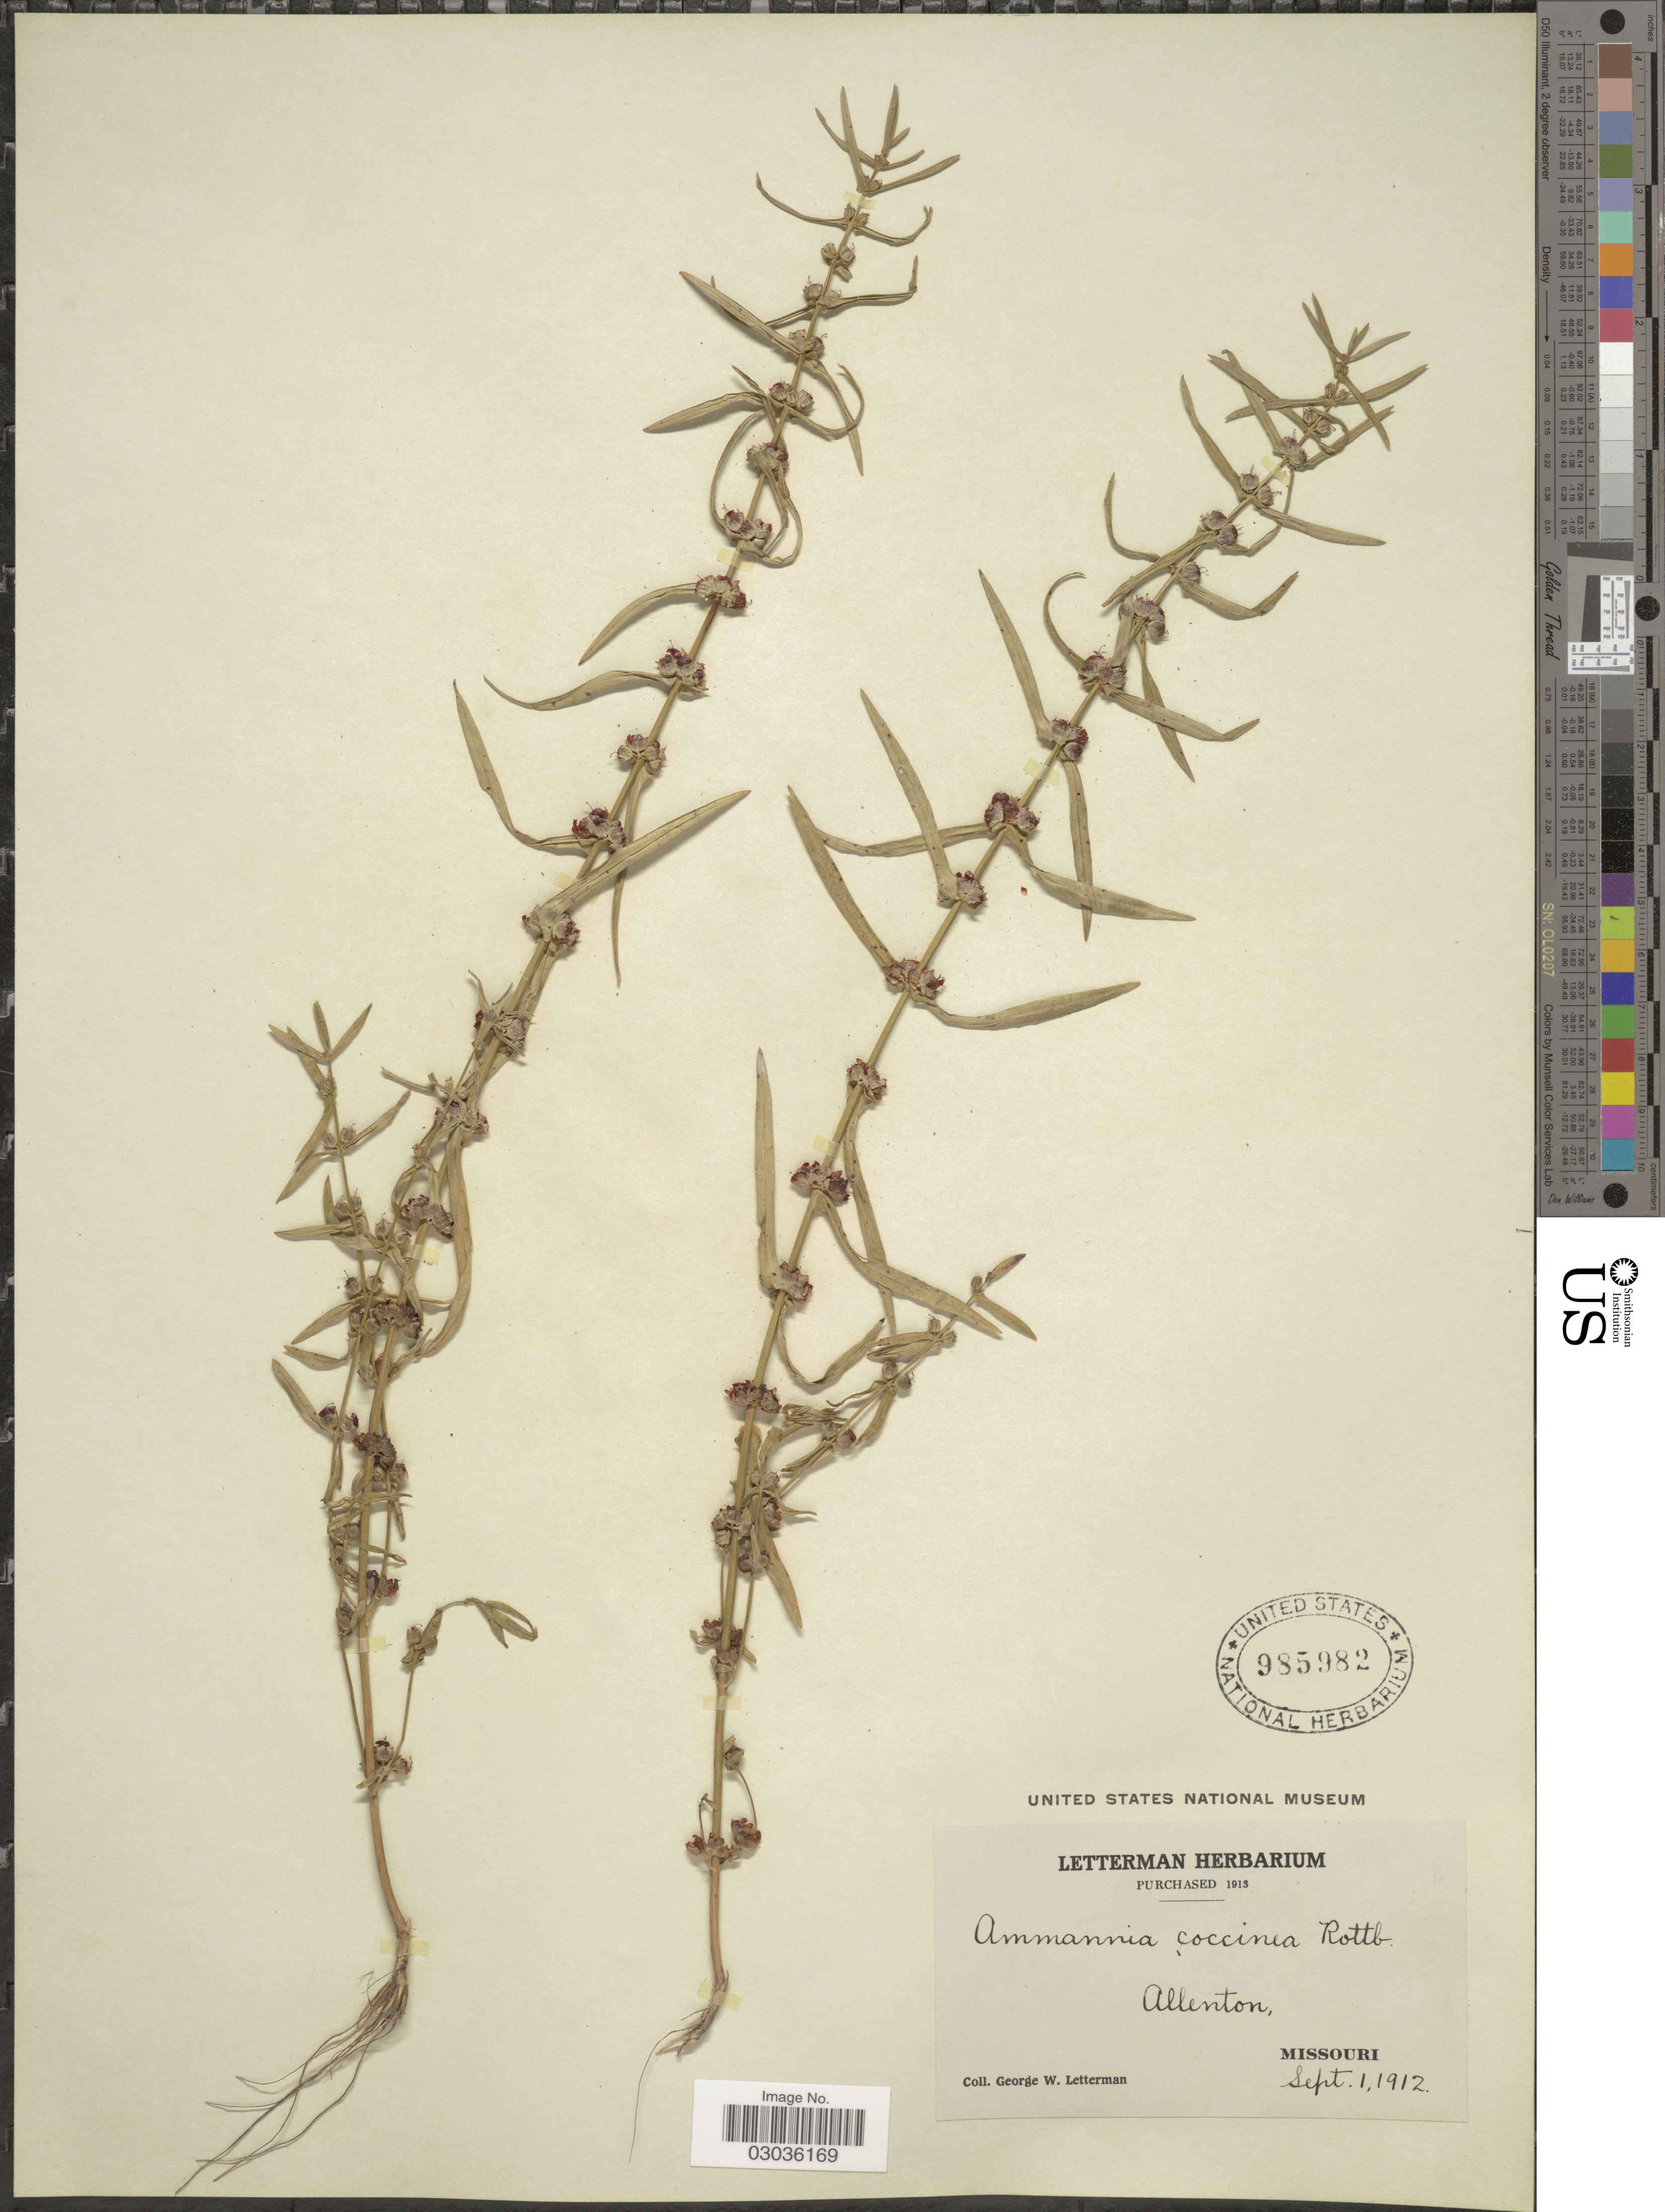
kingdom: Plantae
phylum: Tracheophyta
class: Magnoliopsida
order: Myrtales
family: Lythraceae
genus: Ammannia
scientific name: Ammannia coccinea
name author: Rottb.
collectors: G. W. Letterman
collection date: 1912-09-01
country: United States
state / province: Missouri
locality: Allenton.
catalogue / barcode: US 985982